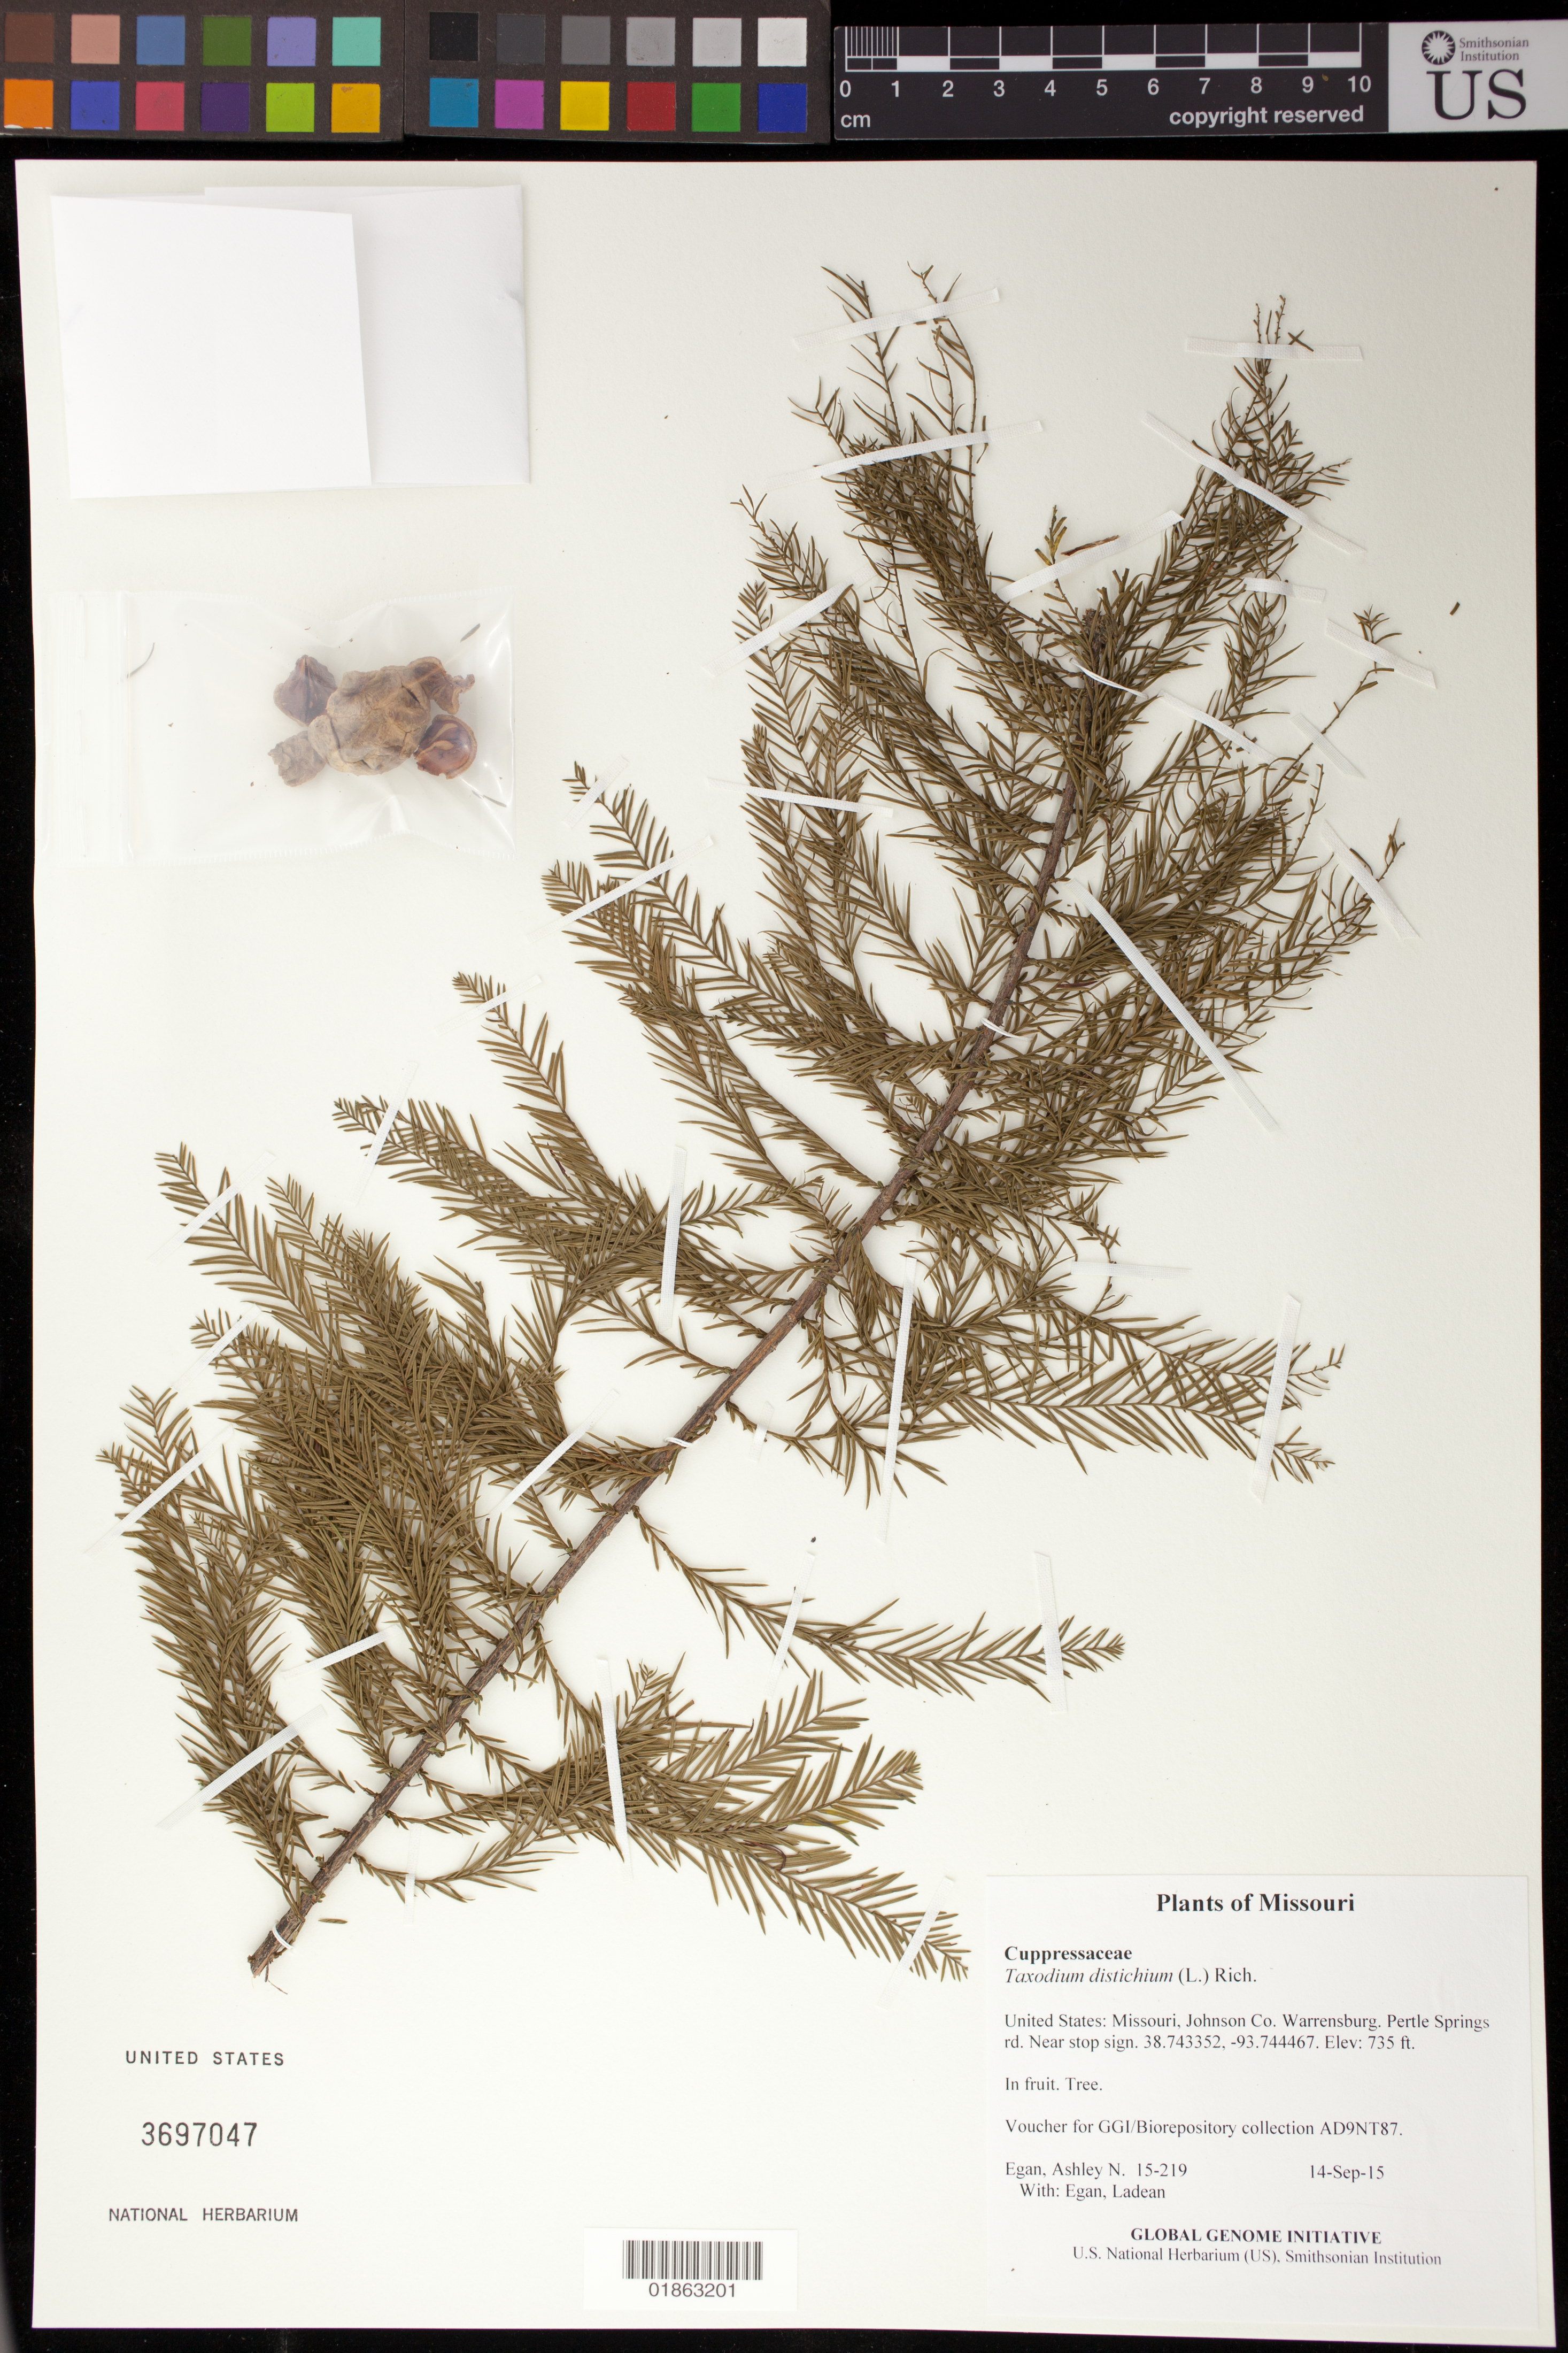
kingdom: Plantae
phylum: Tracheophyta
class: Pinopsida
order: Pinales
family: Cupressaceae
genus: Taxodium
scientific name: Taxodium distichum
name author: (L.) Rich.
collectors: A. N. Egan & L. Egan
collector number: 15-219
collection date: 2015-09-14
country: United States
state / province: Missouri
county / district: Johnson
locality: Warrensburg. Pertle Springs rd. Near stop sign.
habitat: Tree.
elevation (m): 224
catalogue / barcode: US 3697047